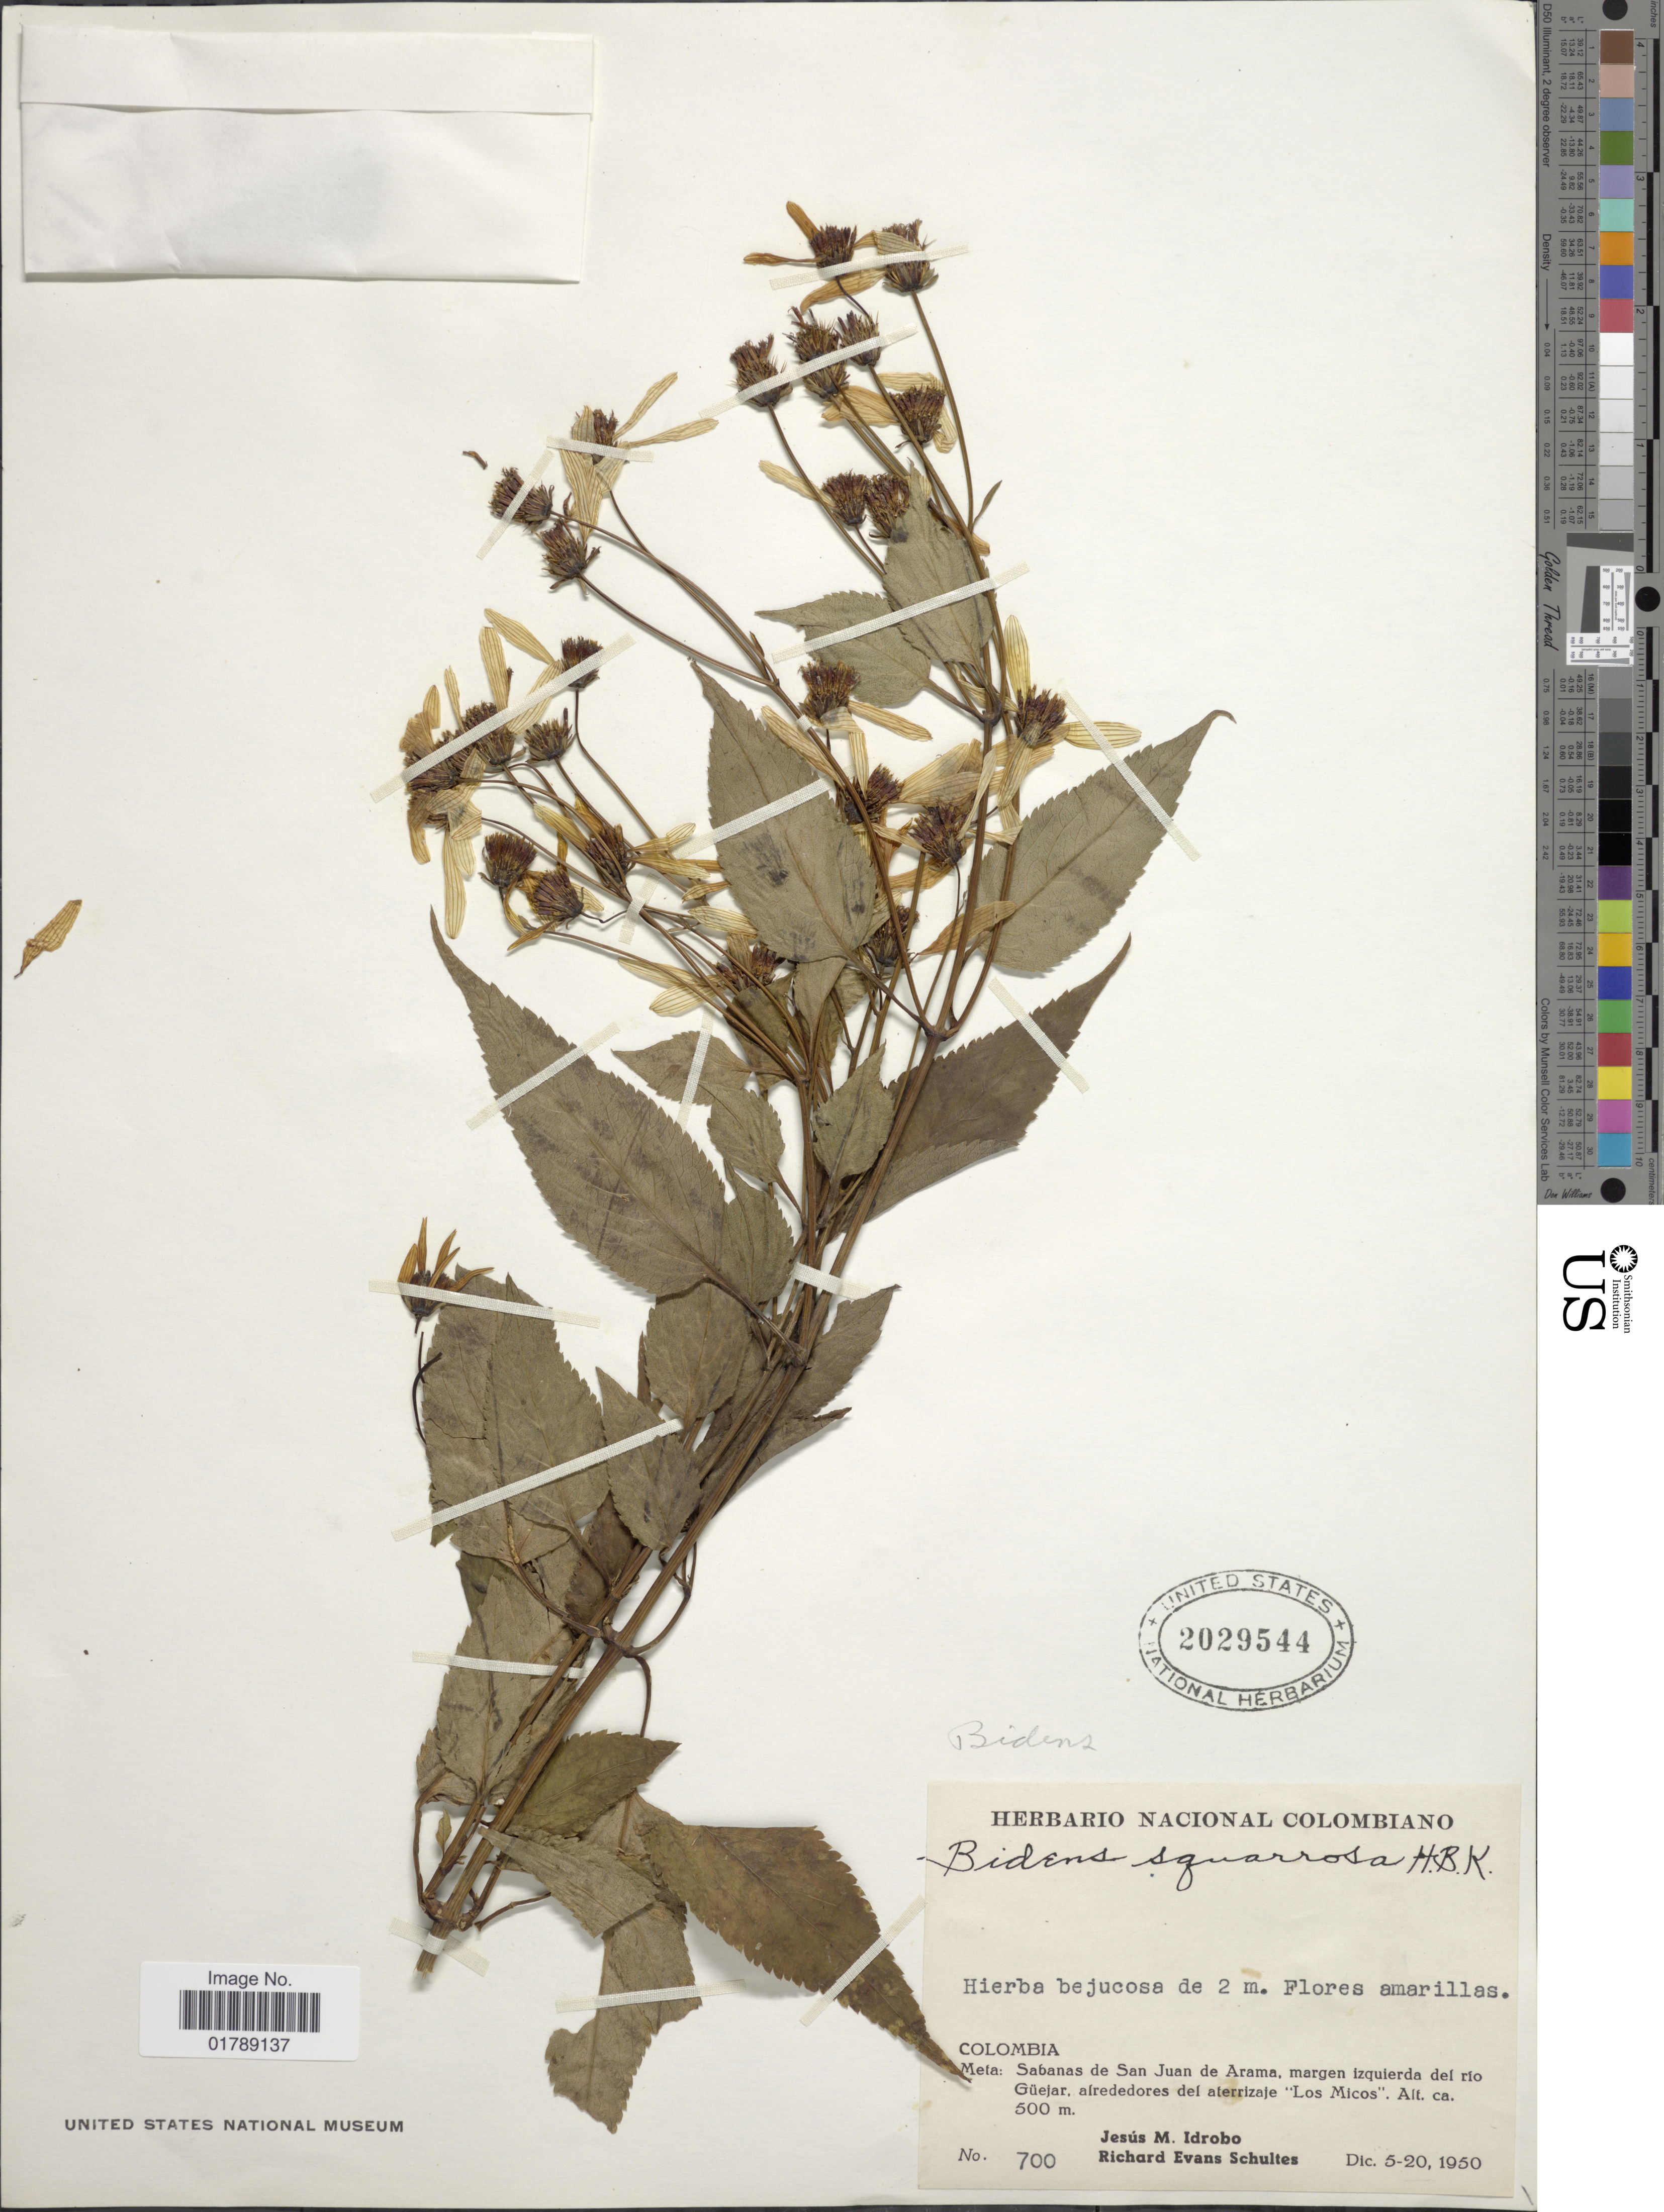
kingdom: Plantae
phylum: Tracheophyta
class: Magnoliopsida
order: Asterales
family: Asteraceae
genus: Bidens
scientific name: Bidens segetum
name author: Mart. ex Colla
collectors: J. M. Idrobo & R. E. Schultes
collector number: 700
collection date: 1950-12-05/1950-12-20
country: Colombia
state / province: Meta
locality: Sabanas de San Juan de Arama, margen izquierda del rio Güejar, alrededores del aterrizaje "Los Micos"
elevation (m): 500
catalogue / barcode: US 2029544